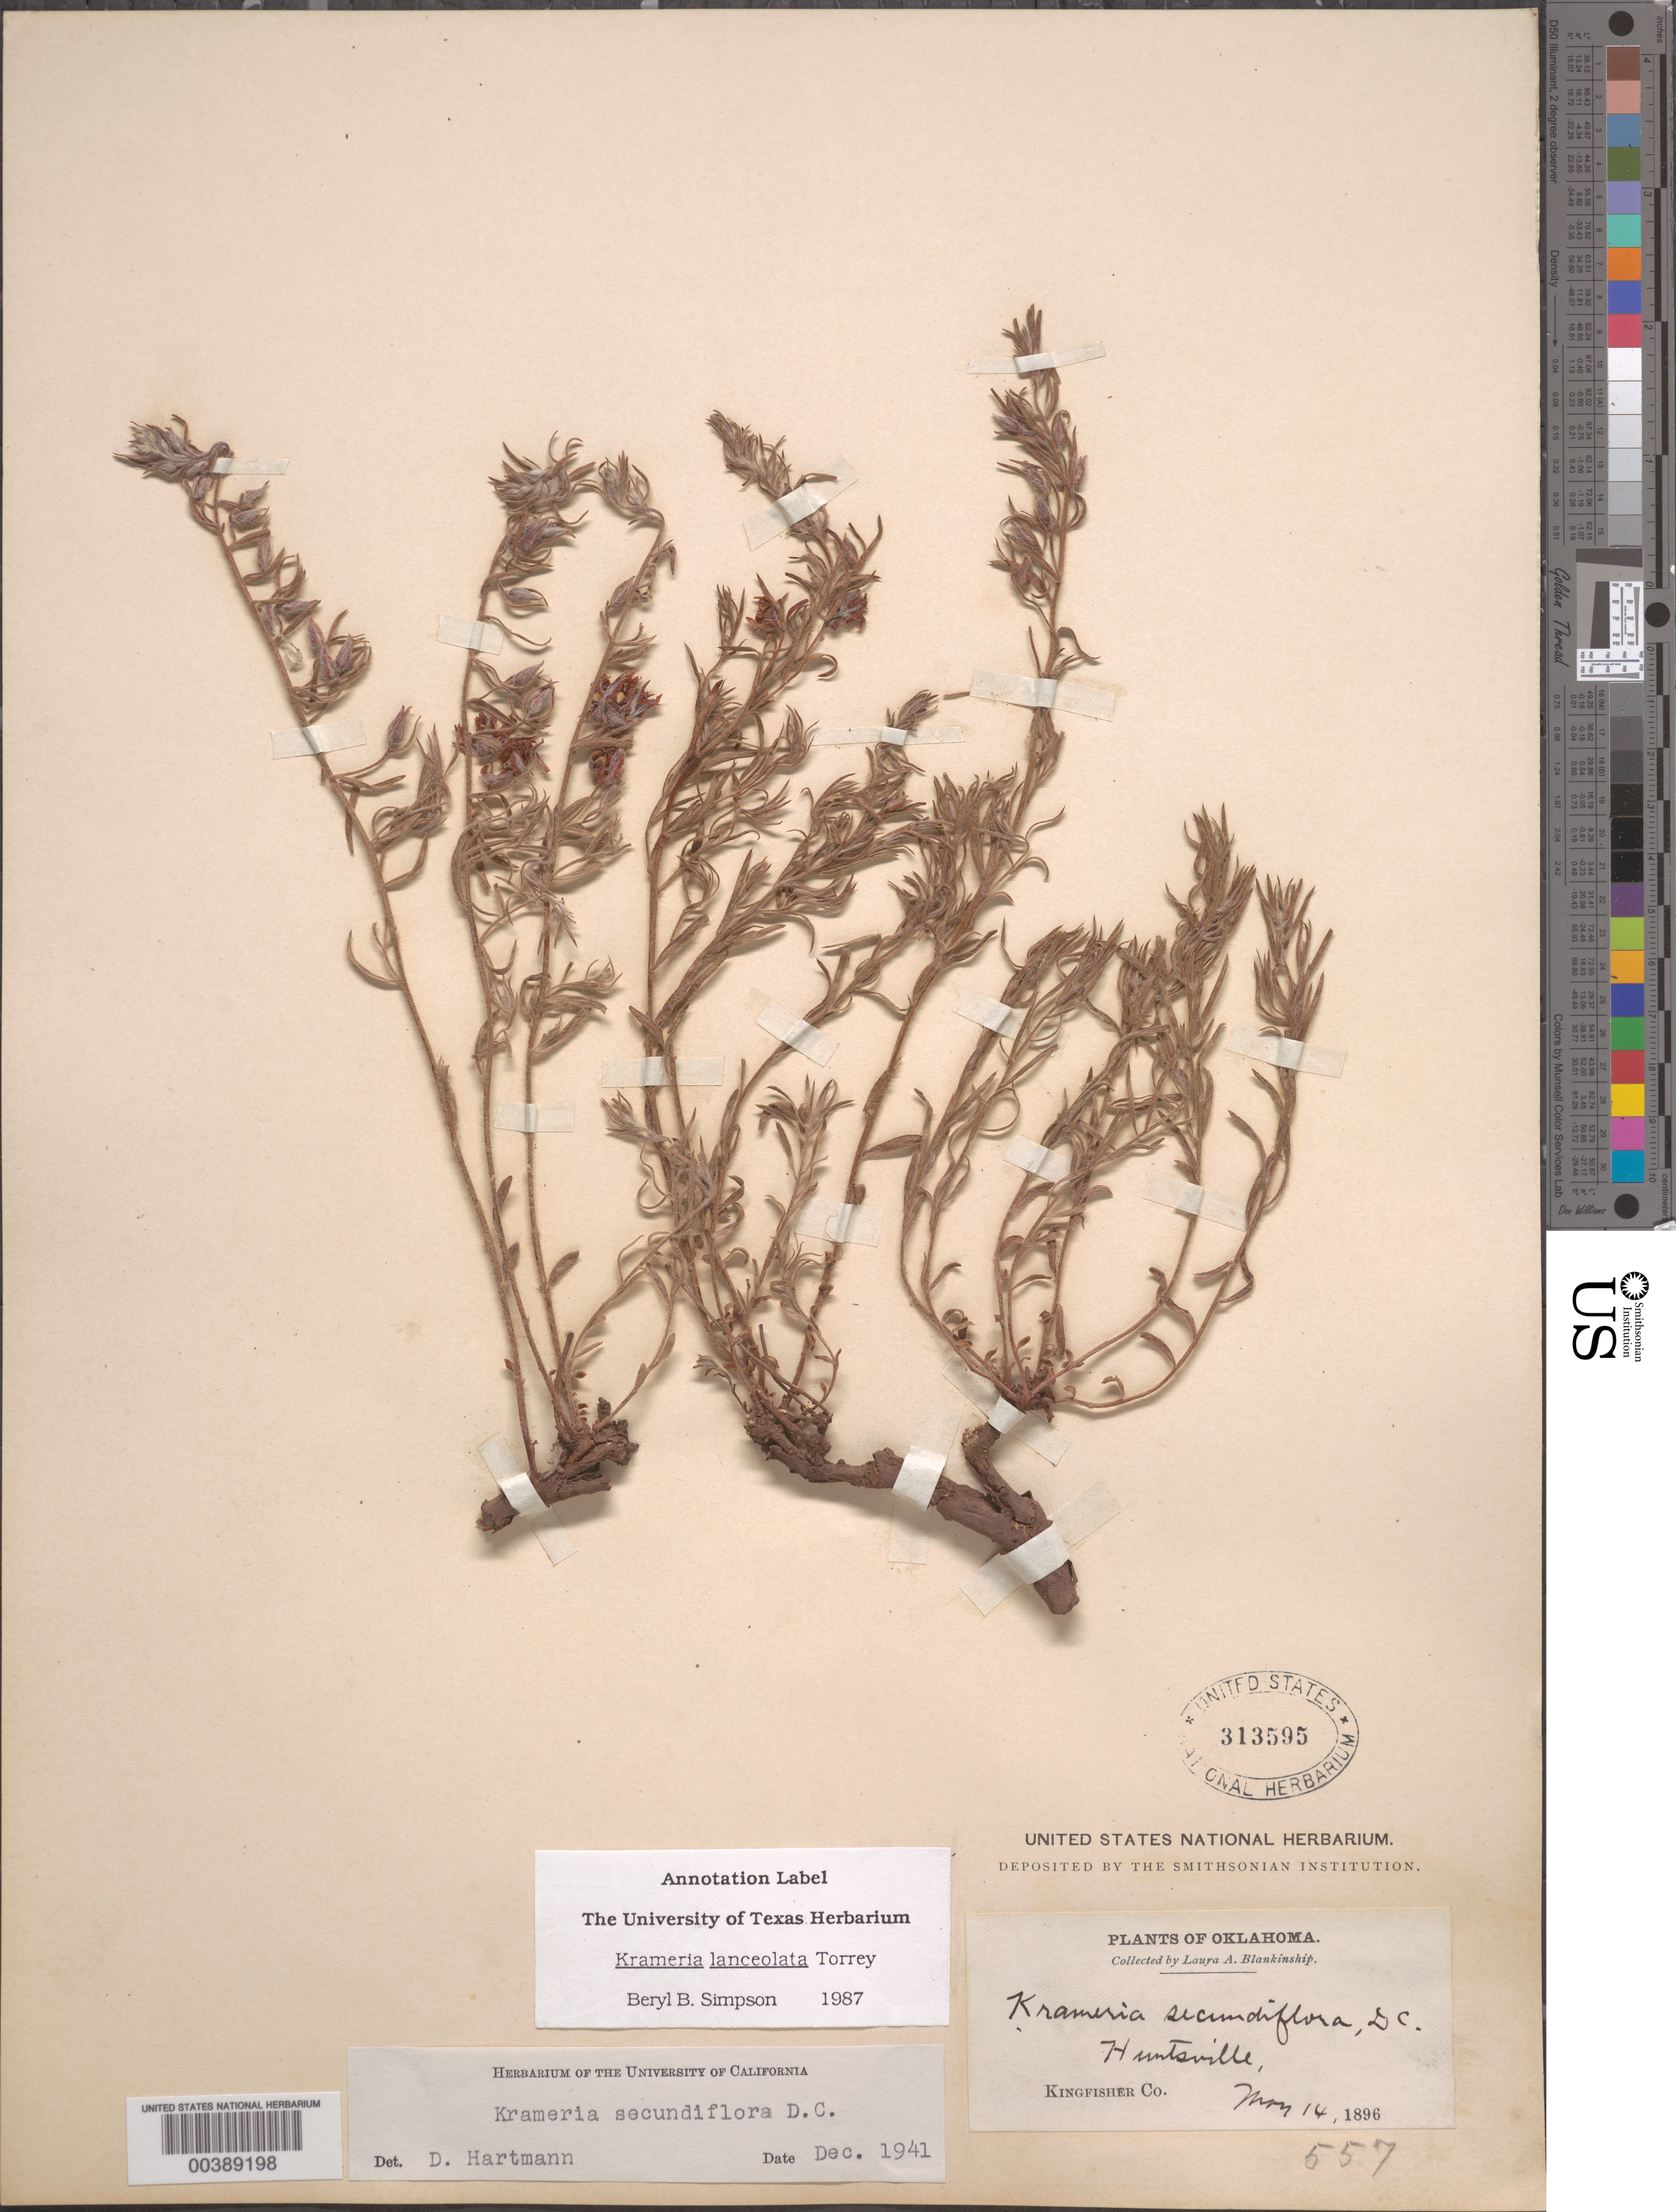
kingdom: Plantae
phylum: Tracheophyta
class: Magnoliopsida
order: Zygophyllales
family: Krameriaceae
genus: Krameria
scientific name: Krameria lanceolata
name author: Torr.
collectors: L. A. Blankinship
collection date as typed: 14 May 1896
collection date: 1896-05-14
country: United States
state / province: Oklahoma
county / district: Kingfisher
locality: Huntsville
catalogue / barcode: US 313595